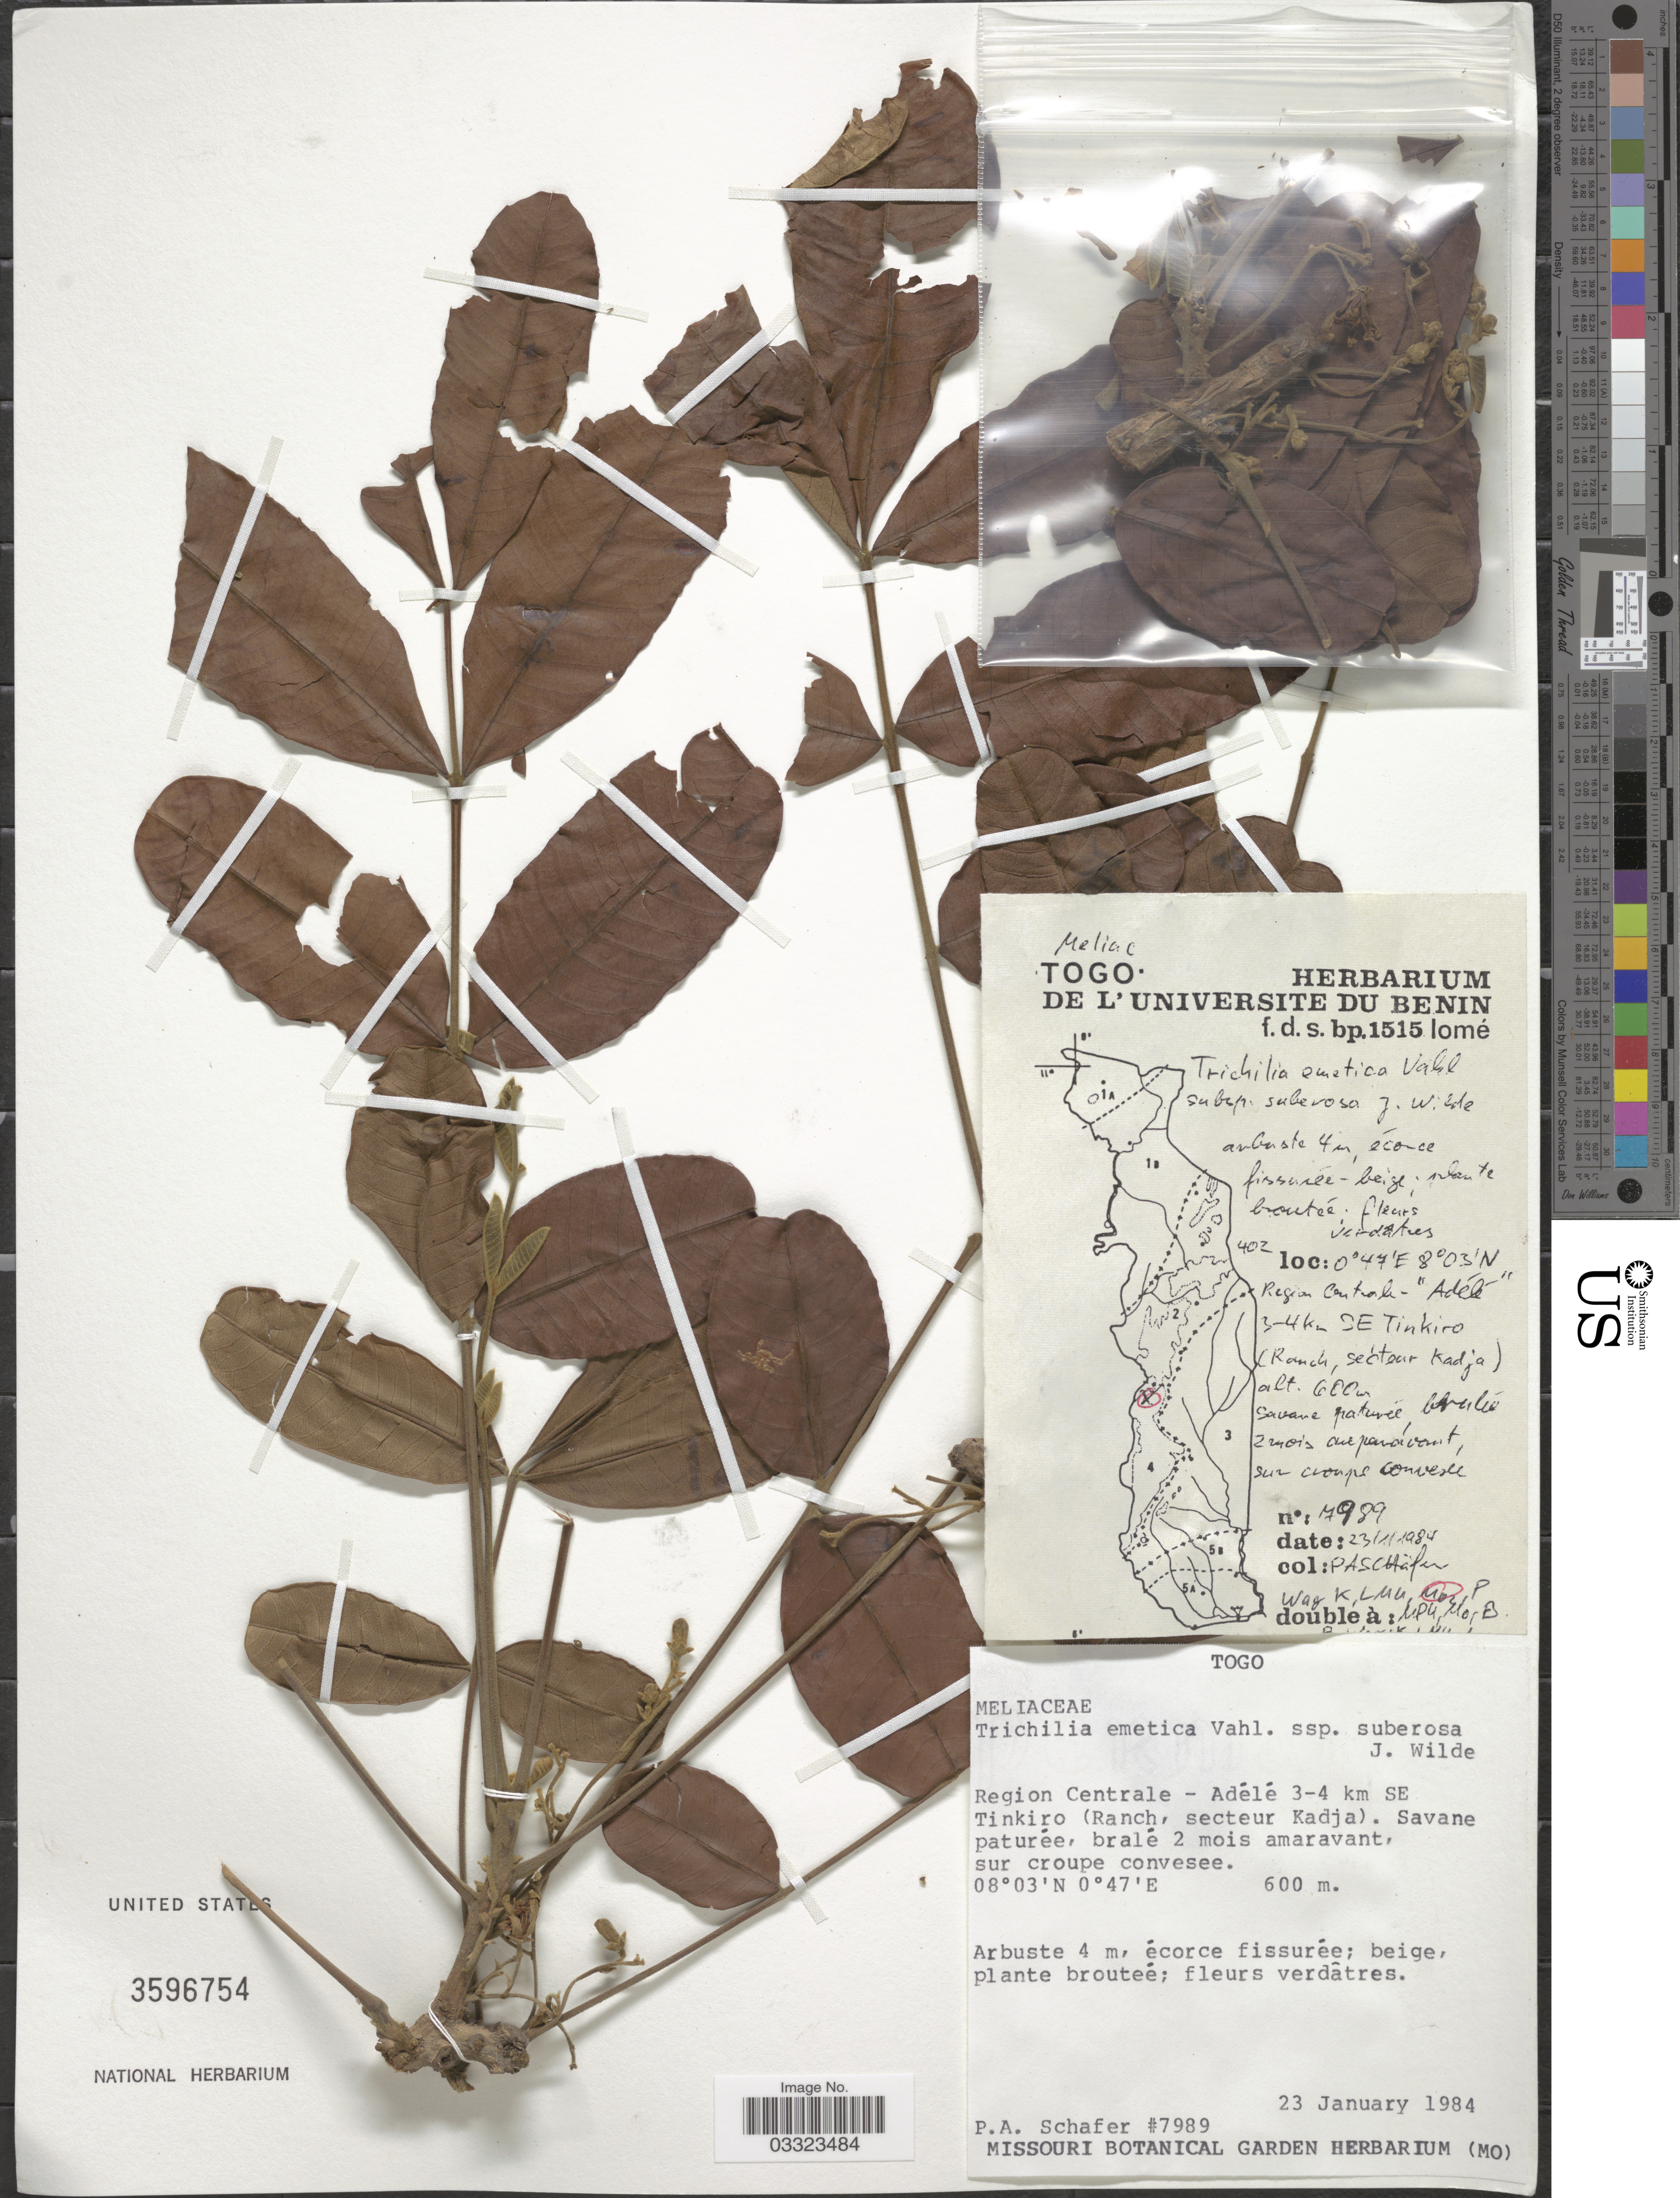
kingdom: Plantae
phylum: Tracheophyta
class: Magnoliopsida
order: Sapindales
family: Meliaceae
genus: Trichilia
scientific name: Trichilia emetica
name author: Vahl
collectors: P. Schafer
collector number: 7989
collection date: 1984-01-23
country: Togo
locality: Region Centrale - Adélé 3-4 km SE Tinkiro (Ranch, secteur Kadja).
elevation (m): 600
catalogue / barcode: US 3596754